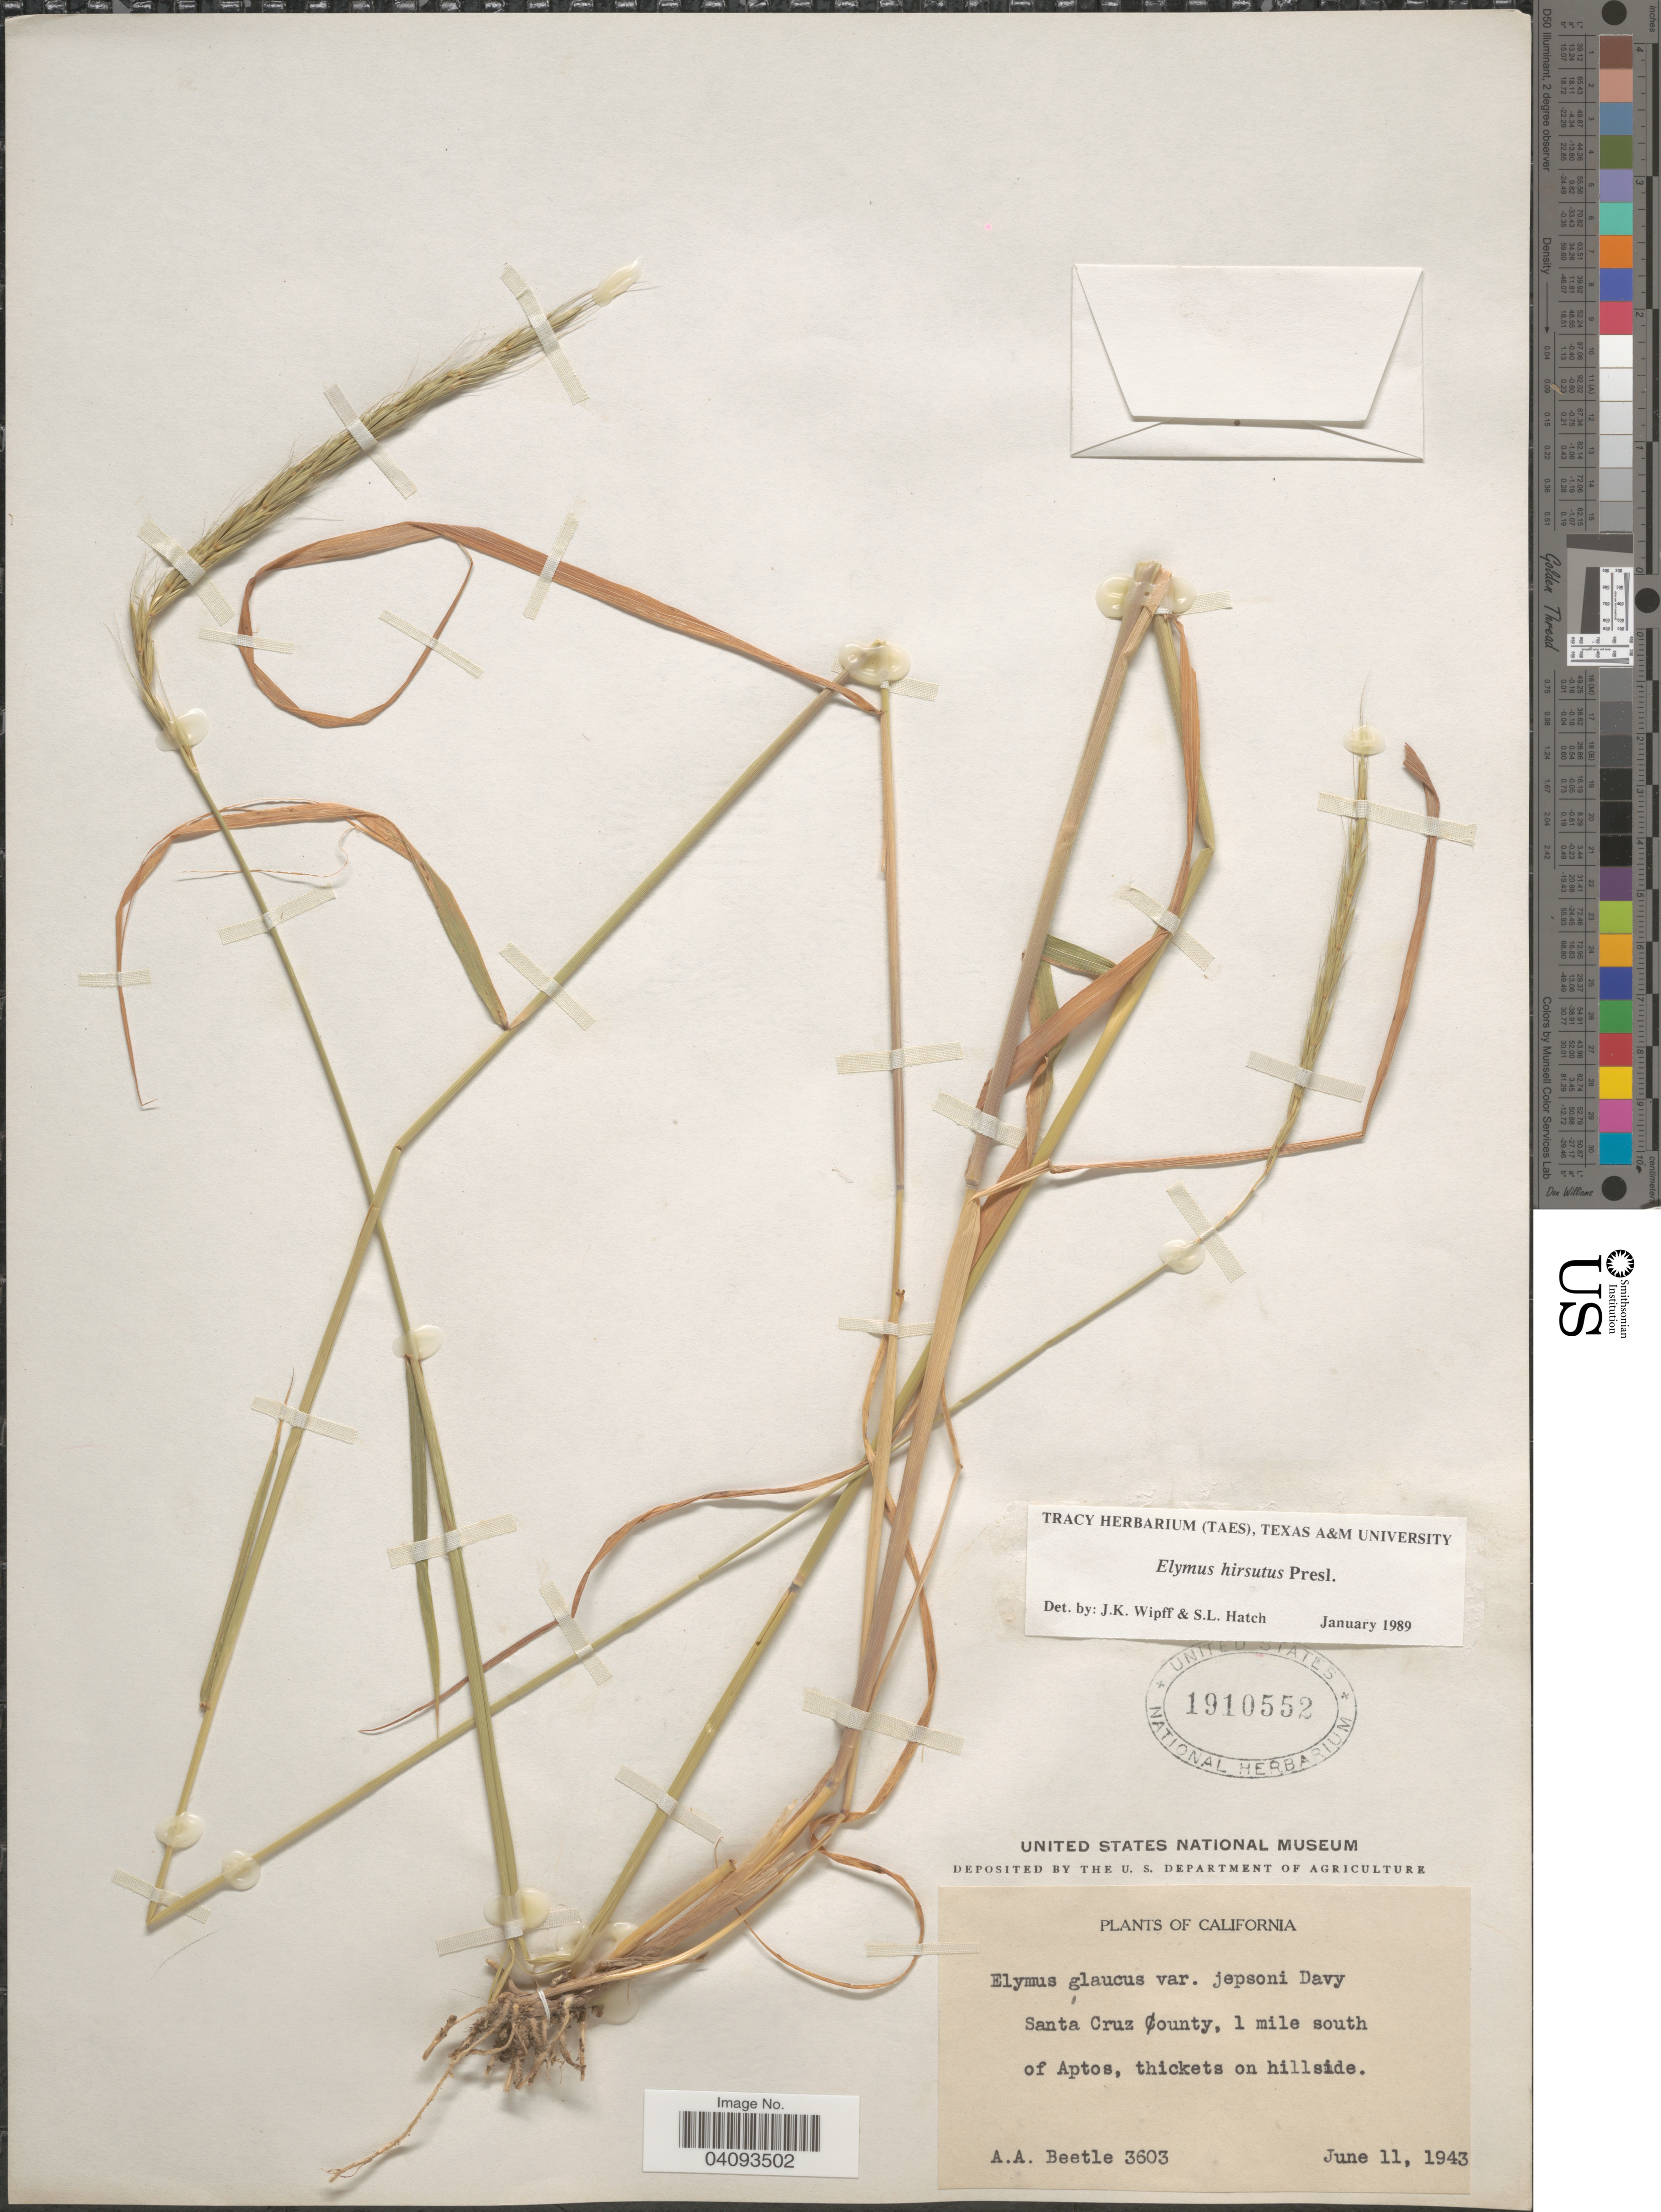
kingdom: Plantae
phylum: Tracheophyta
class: Liliopsida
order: Poales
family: Poaceae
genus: Elymus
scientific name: Elymus hirsutus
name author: J. Presl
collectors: A. A. Beetle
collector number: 3603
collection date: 1943-06-11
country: United States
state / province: California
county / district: Santa Cruz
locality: Santa Cruz County, 1 mile south of Aptos, thickets on hillside.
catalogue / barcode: US 1910552